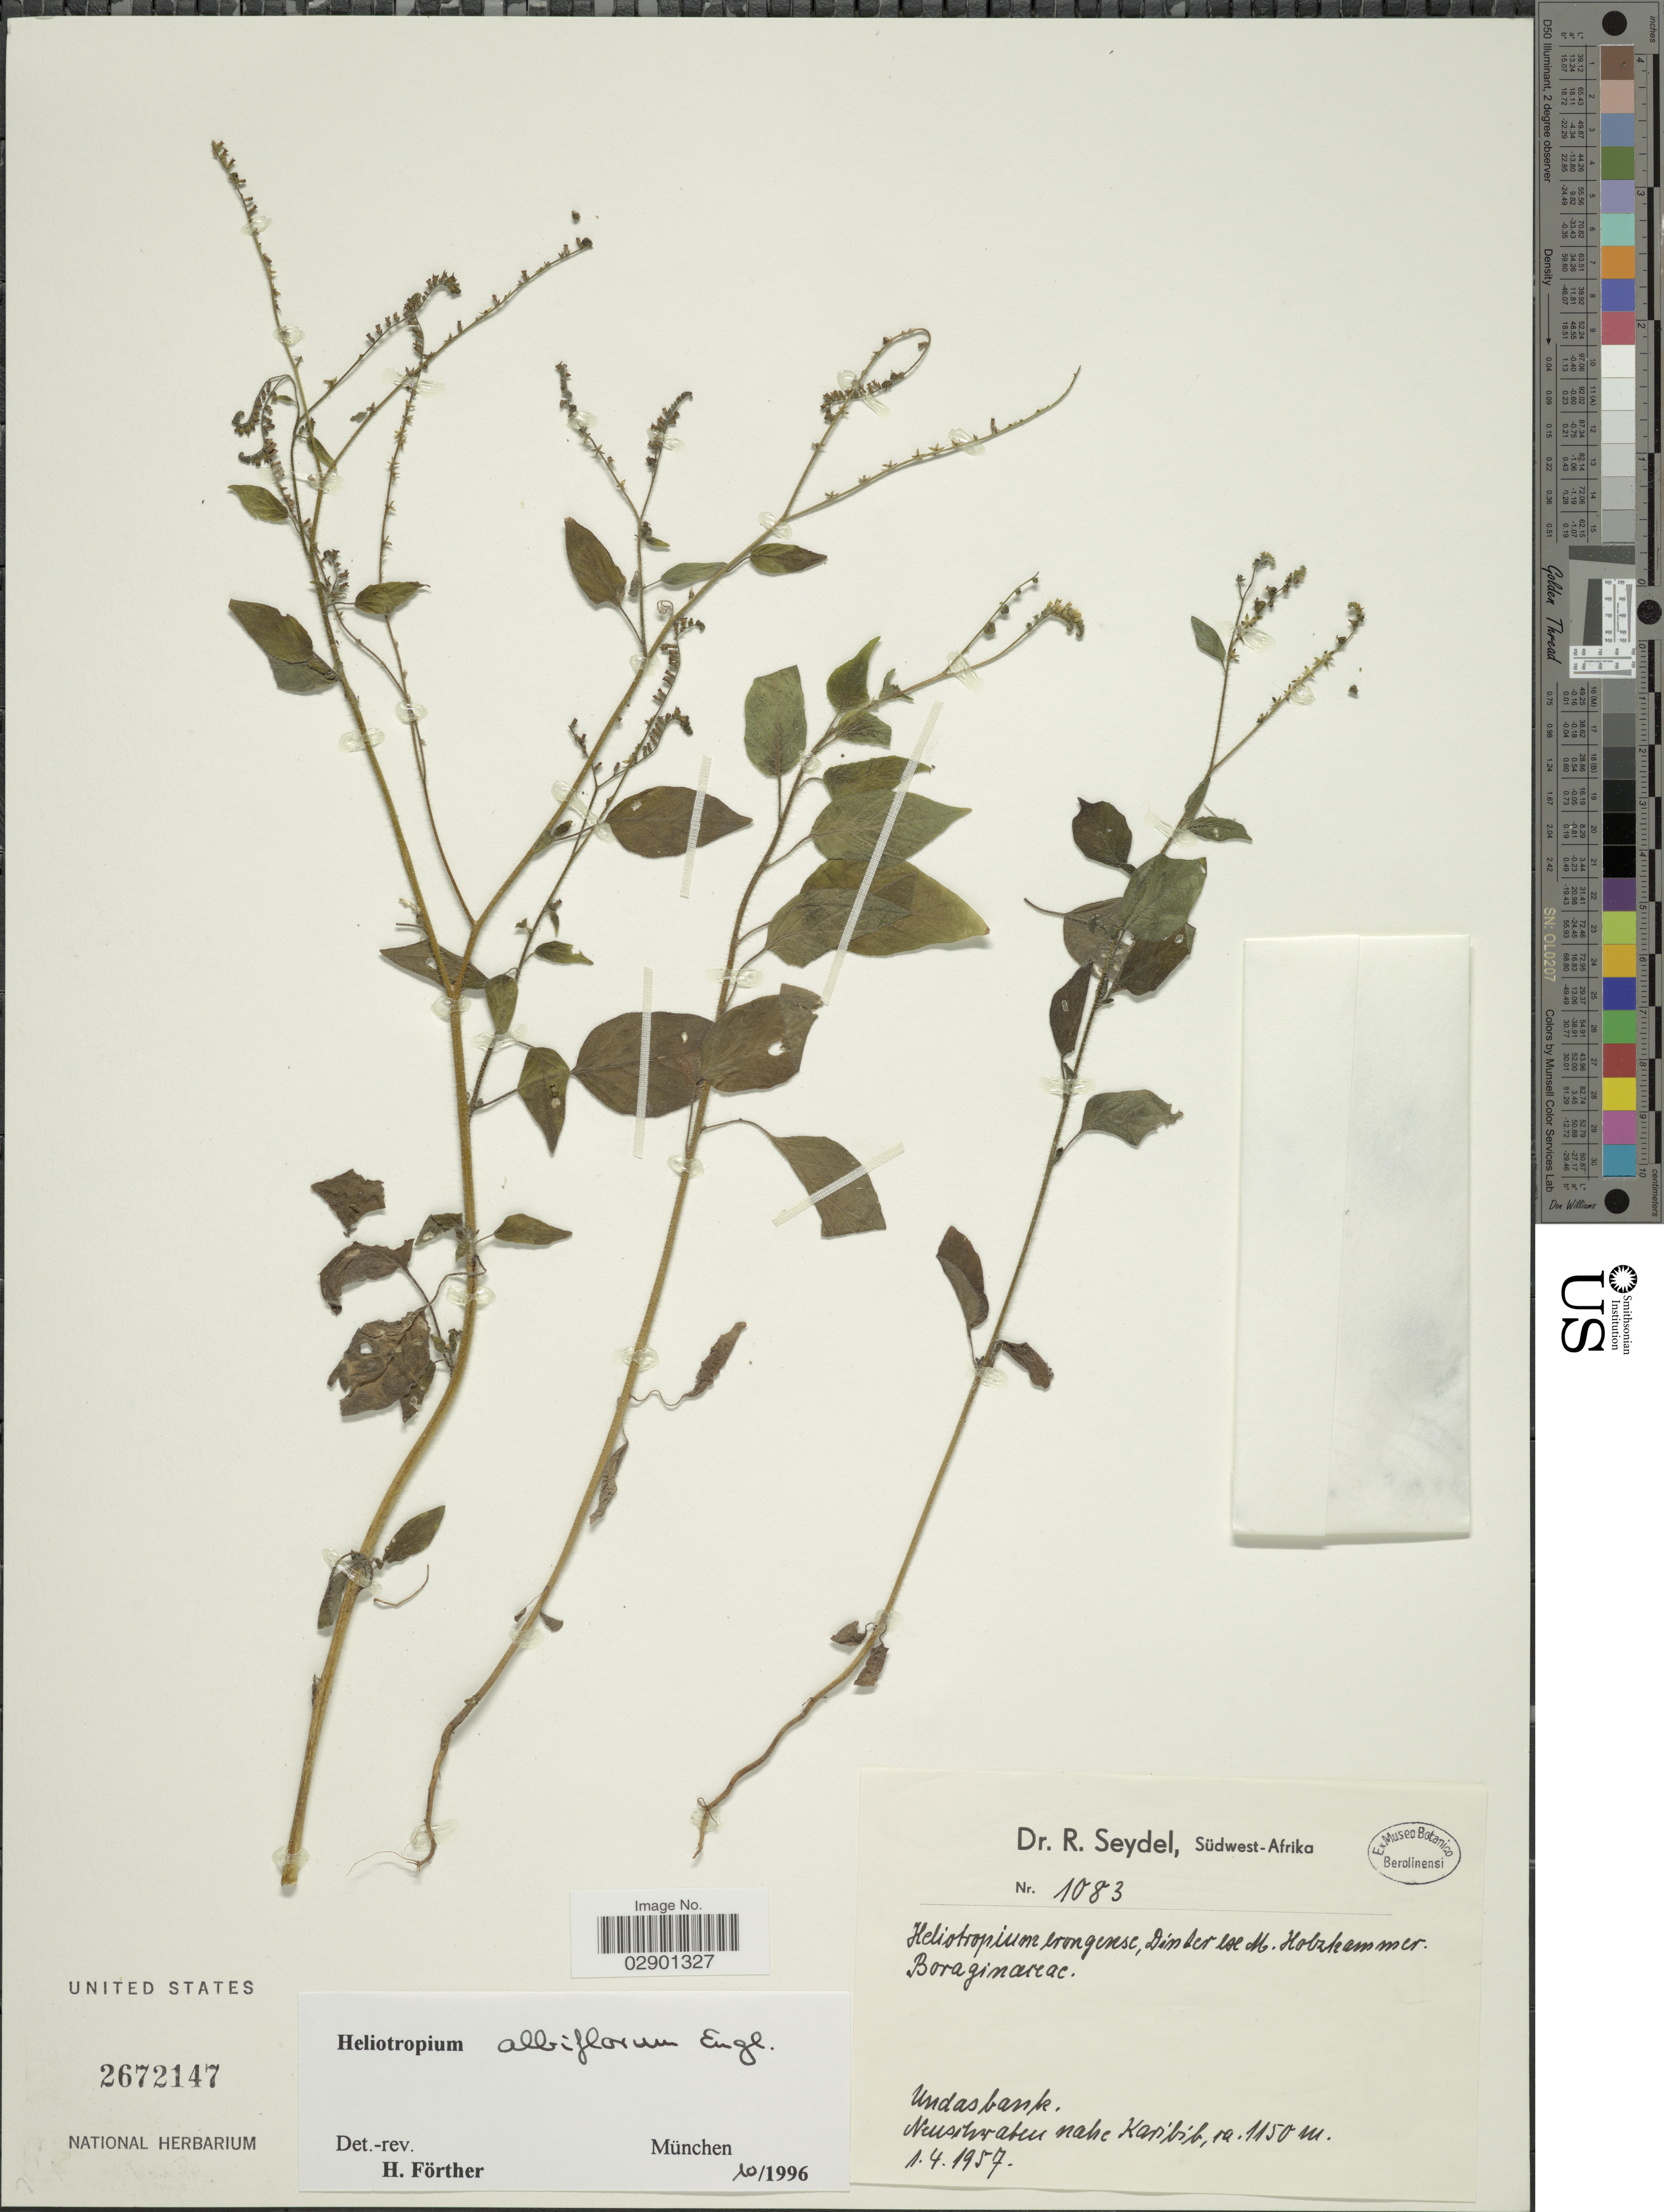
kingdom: Plantae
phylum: Tracheophyta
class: Magnoliopsida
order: Boraginales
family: Heliotropiaceae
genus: Heliotropium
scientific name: Heliotropium albiflorum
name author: Engl.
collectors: R. Seydel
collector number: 1083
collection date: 1957-04-01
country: Namibia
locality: Südwest-Afrika. Undasbank, Neustraken nahe Karibib.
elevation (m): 1150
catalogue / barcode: US 2672147